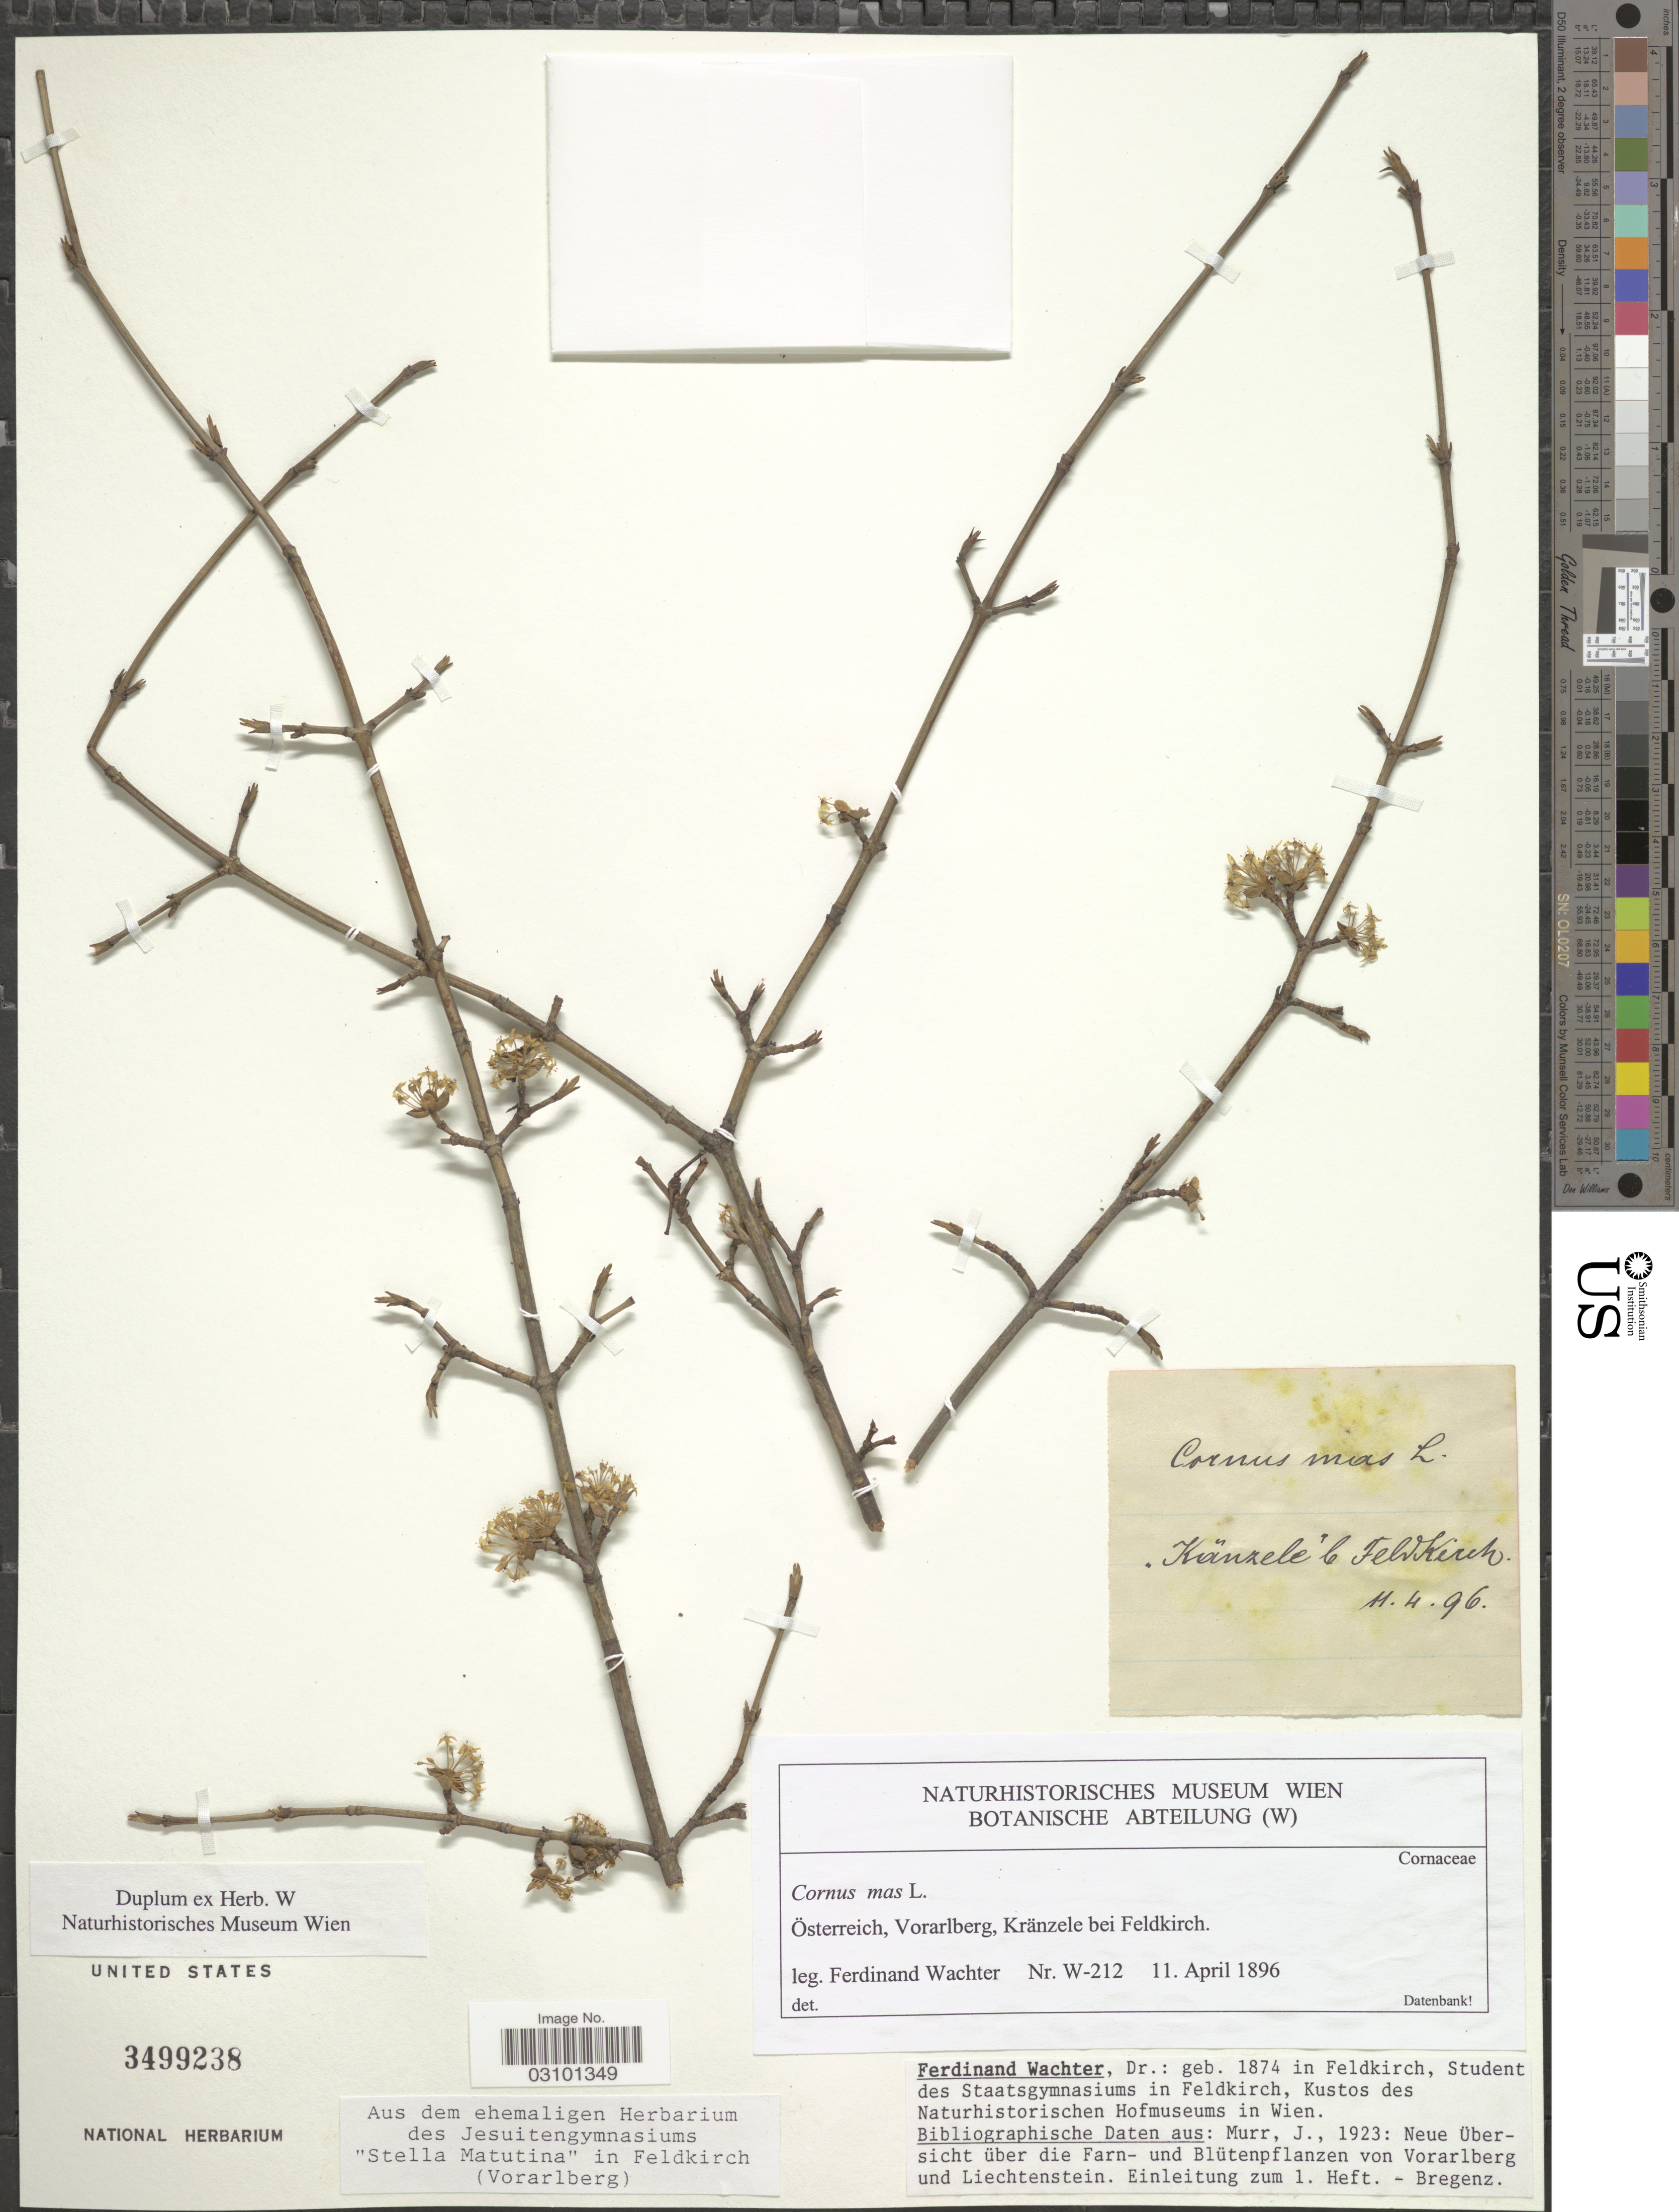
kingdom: Plantae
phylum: Tracheophyta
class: Magnoliopsida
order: Cornales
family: Cornaceae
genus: Cornus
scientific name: Cornus mas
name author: L.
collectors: F. Wachter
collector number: W-212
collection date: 1896-04-11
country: Austria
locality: Österreich, Vorarlberg, Kränzele bei Feldkirch.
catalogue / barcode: US 3499238